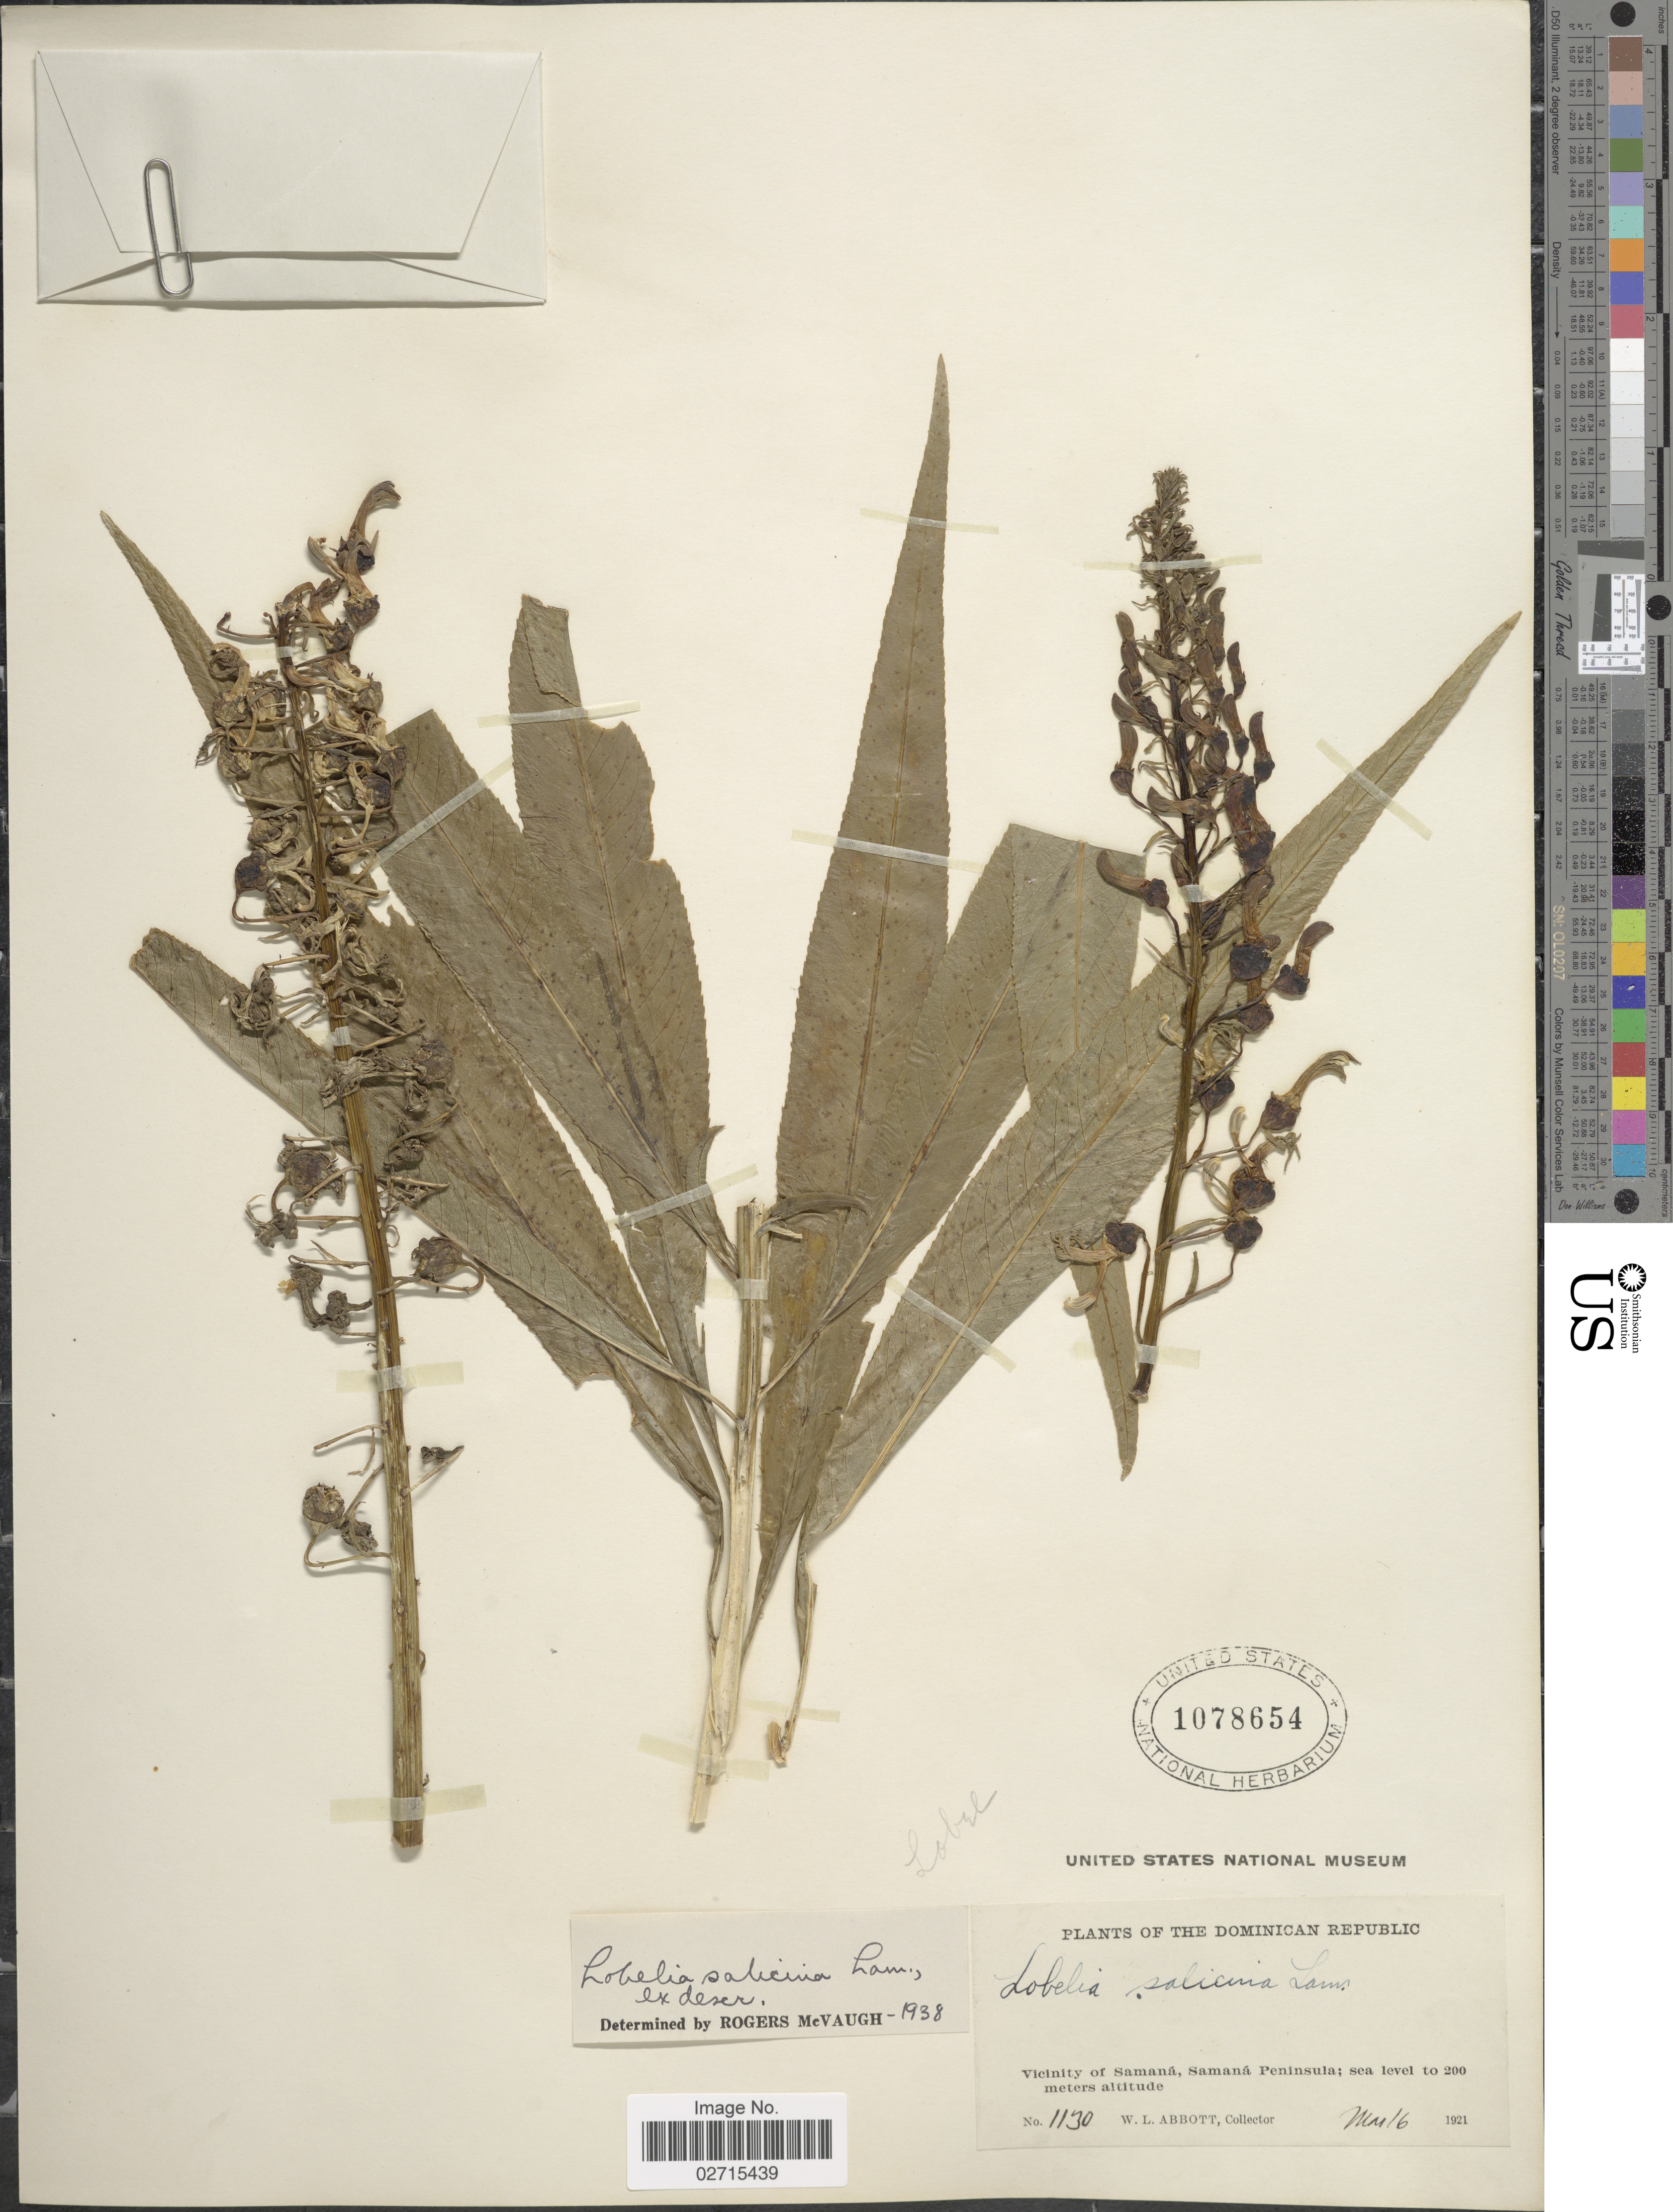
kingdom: Plantae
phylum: Tracheophyta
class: Magnoliopsida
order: Asterales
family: Campanulaceae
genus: Lobelia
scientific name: Lobelia salicina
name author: Lam.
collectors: W. L. Abbott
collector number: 1130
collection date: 1921-03-16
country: Dominican Republic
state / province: Samaná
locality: Vicinity of Samaná, Samaná Peninsula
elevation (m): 200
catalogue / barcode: US 1078654